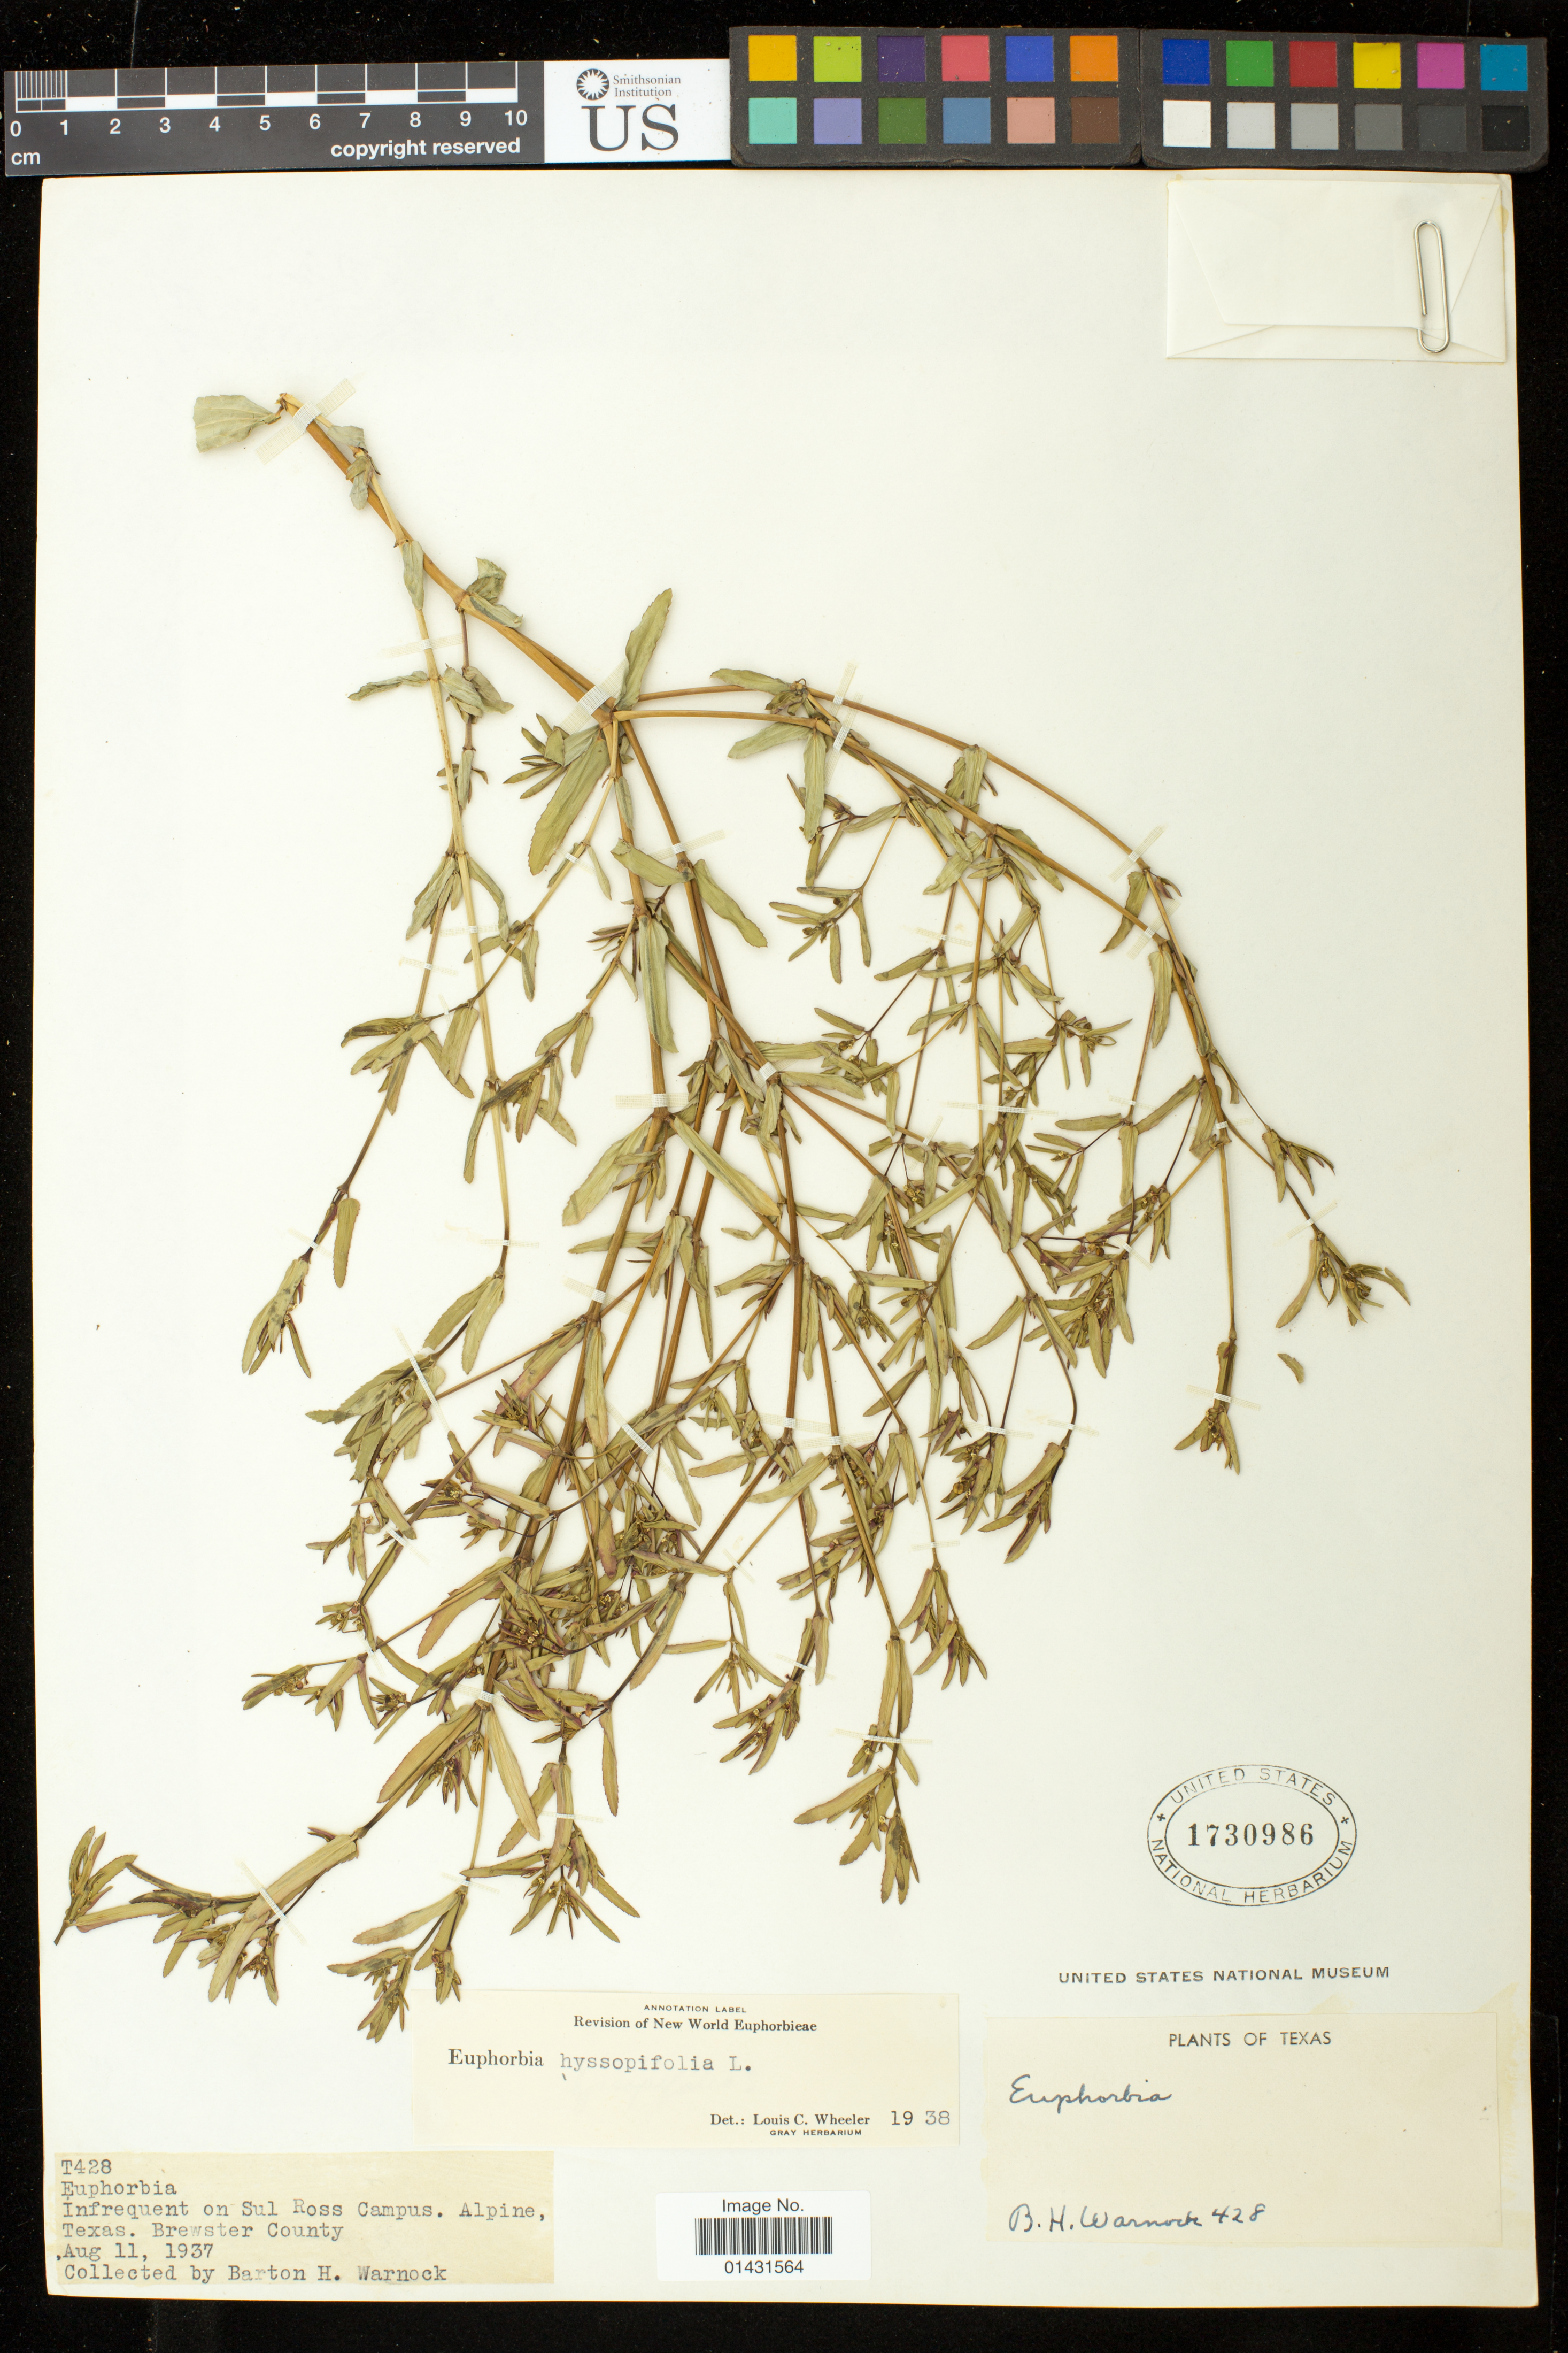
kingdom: Plantae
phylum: Tracheophyta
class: Magnoliopsida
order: Malpighiales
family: Euphorbiaceae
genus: Euphorbia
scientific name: Euphorbia hyssopifolia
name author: L.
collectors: B. H. Warnock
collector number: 428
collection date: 1937-08-11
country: United States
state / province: Texas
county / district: Brewster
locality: Sul Ross Campus. Alpine.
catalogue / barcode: US 1730986